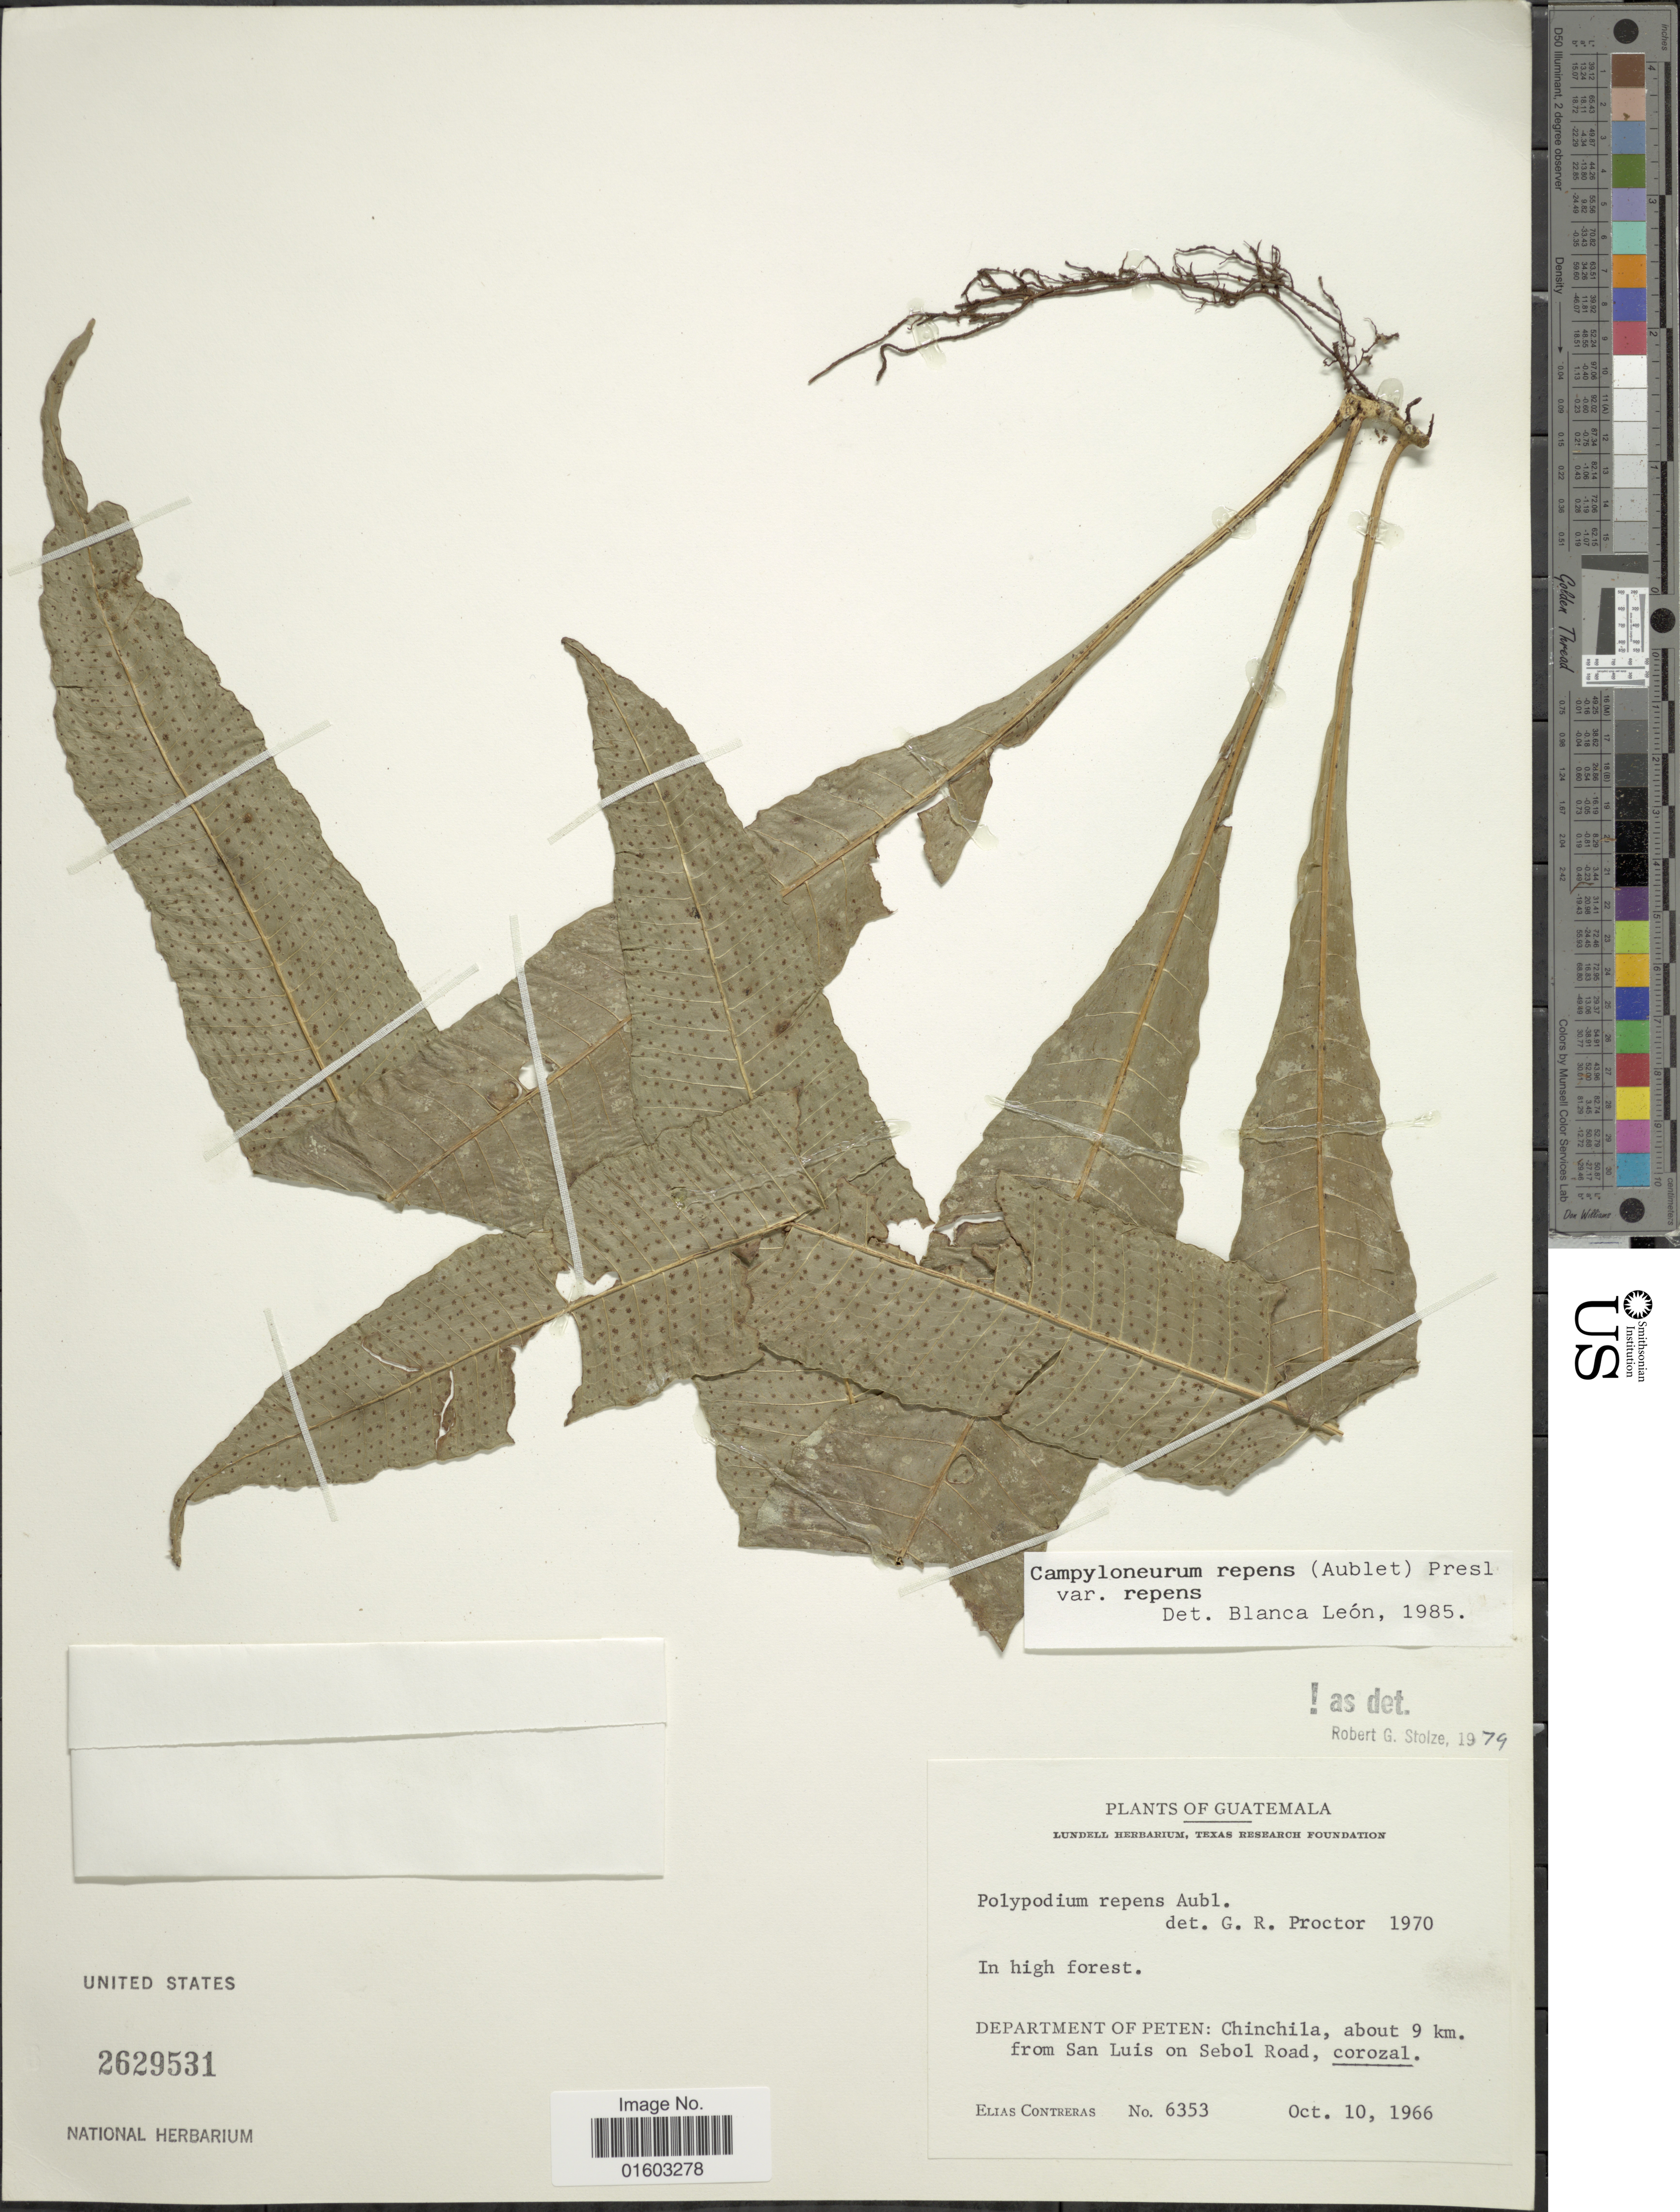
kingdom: Plantae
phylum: Tracheophyta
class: Polypodiopsida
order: Polypodiales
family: Polypodiaceae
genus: Campyloneurum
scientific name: Campyloneurum repens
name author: (Aubl.) C. Presl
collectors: E. Contreras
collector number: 6353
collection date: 1966-10-10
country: Guatemala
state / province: El Petén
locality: Chinchila, about 9 km. from San Luis on Sebol Road, corozal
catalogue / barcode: US 2629531